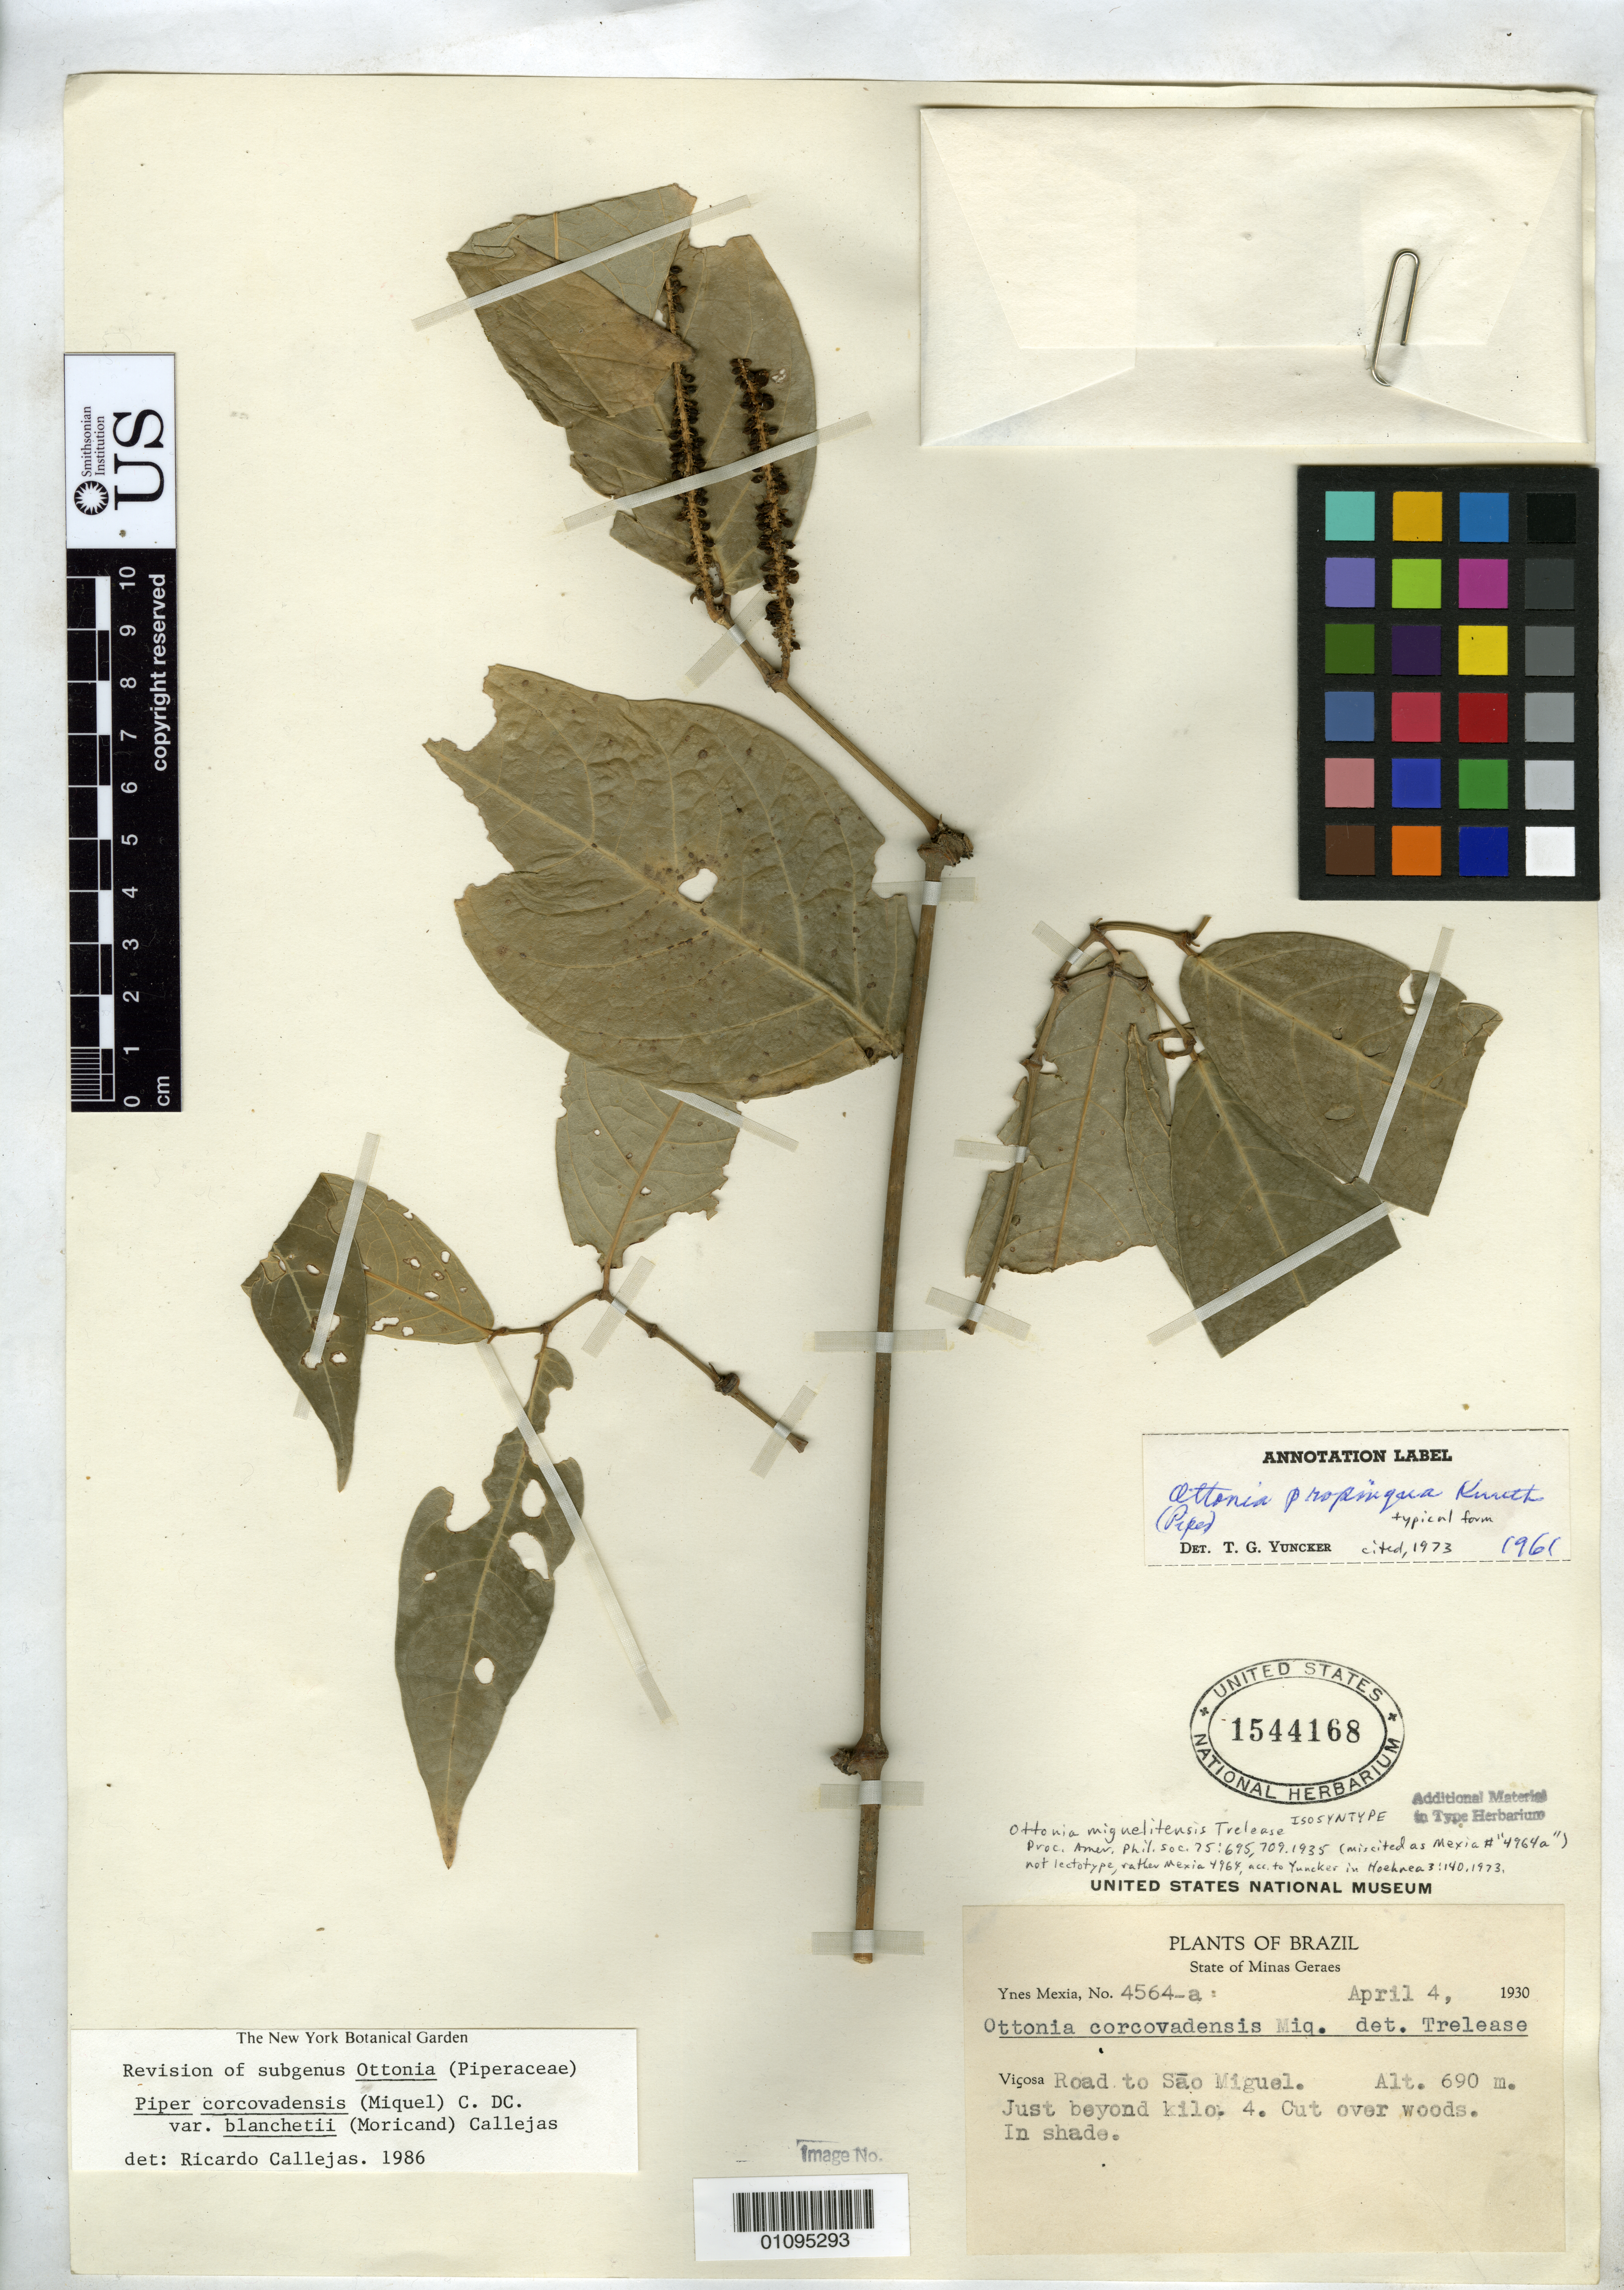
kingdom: Plantae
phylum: Tracheophyta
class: Magnoliopsida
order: Piperales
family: Piperaceae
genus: Ottonia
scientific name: Ottonia miguelitensis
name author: Trel.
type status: Syntype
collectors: Y. Mexia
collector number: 4564 A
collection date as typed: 04 Apr 1930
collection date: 1930-04-04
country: Brazil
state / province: Minas Gerais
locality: Viscosa, road to San Miguel.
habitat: Cut over woods, in shade.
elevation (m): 690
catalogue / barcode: US 1544168